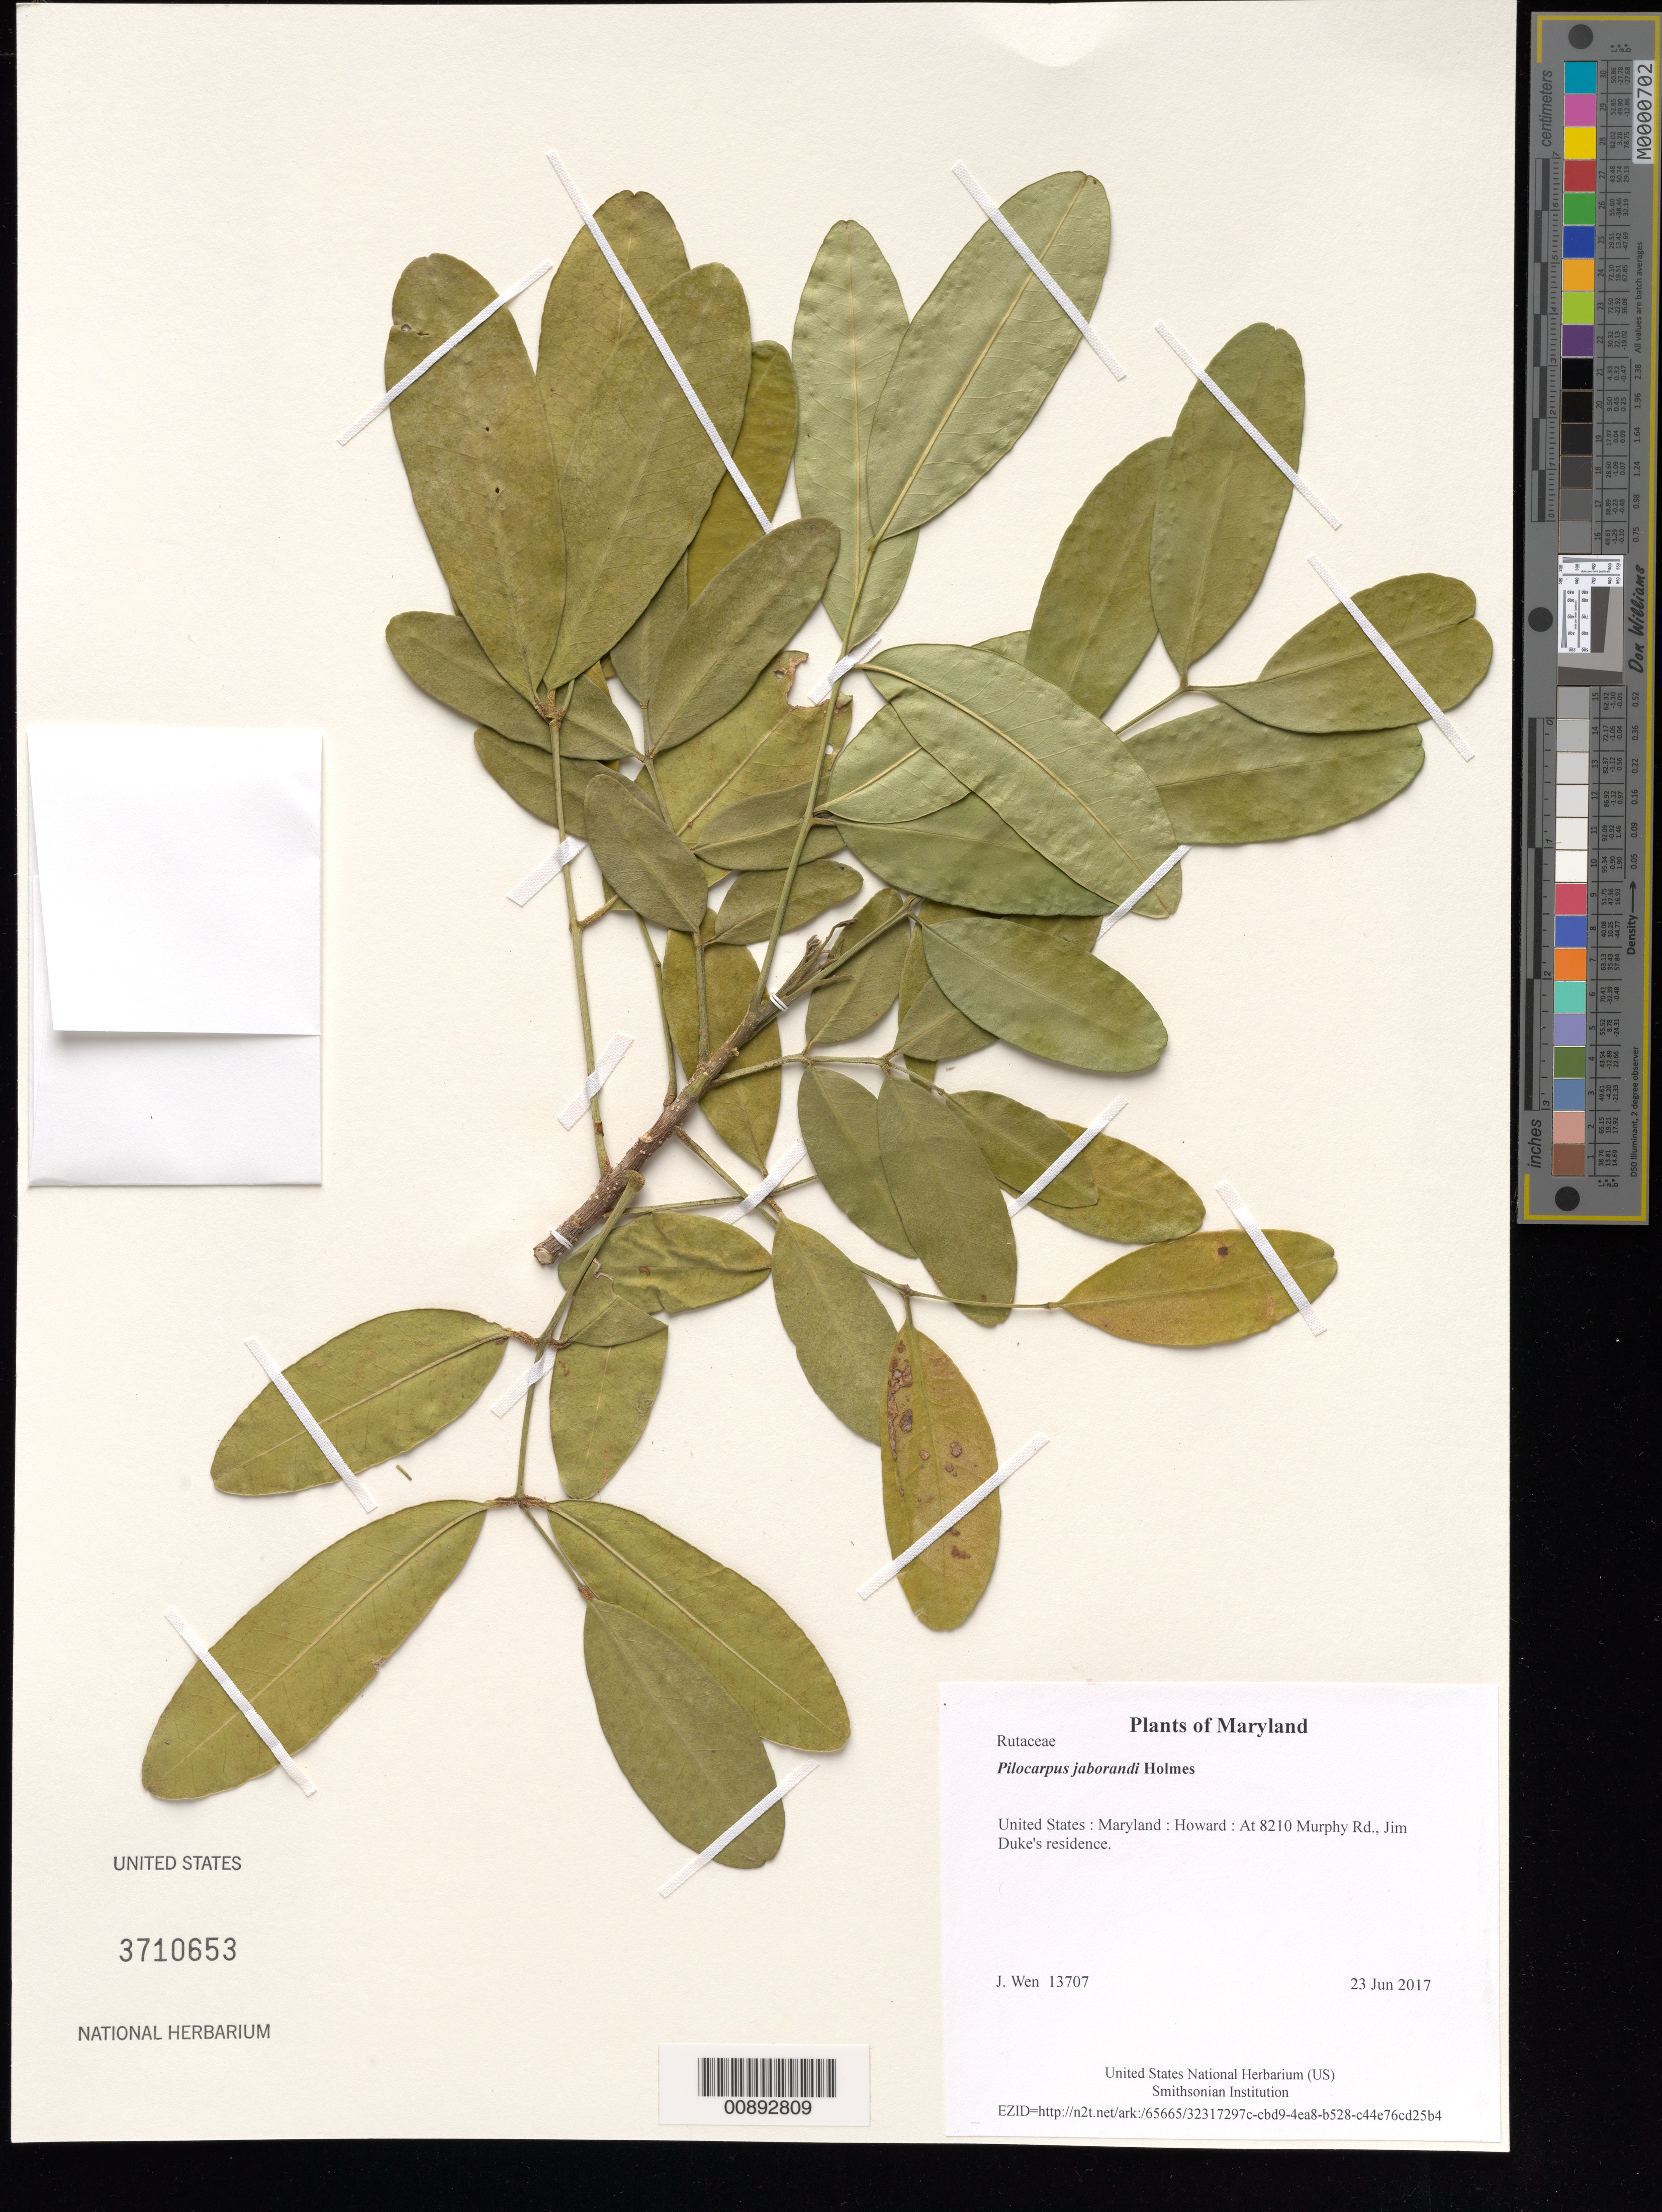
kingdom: Plantae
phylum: Tracheophyta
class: Magnoliopsida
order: Sapindales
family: Rutaceae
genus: Pilocarpus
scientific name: Pilocarpus jaborandi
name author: E.M. Holmes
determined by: Wen, Jun, (BOT), Smithsonian Institution - National Museum of Natural History (UNITED STATES)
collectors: J. Wen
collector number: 13707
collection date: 2017-06-23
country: United States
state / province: Maryland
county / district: Howard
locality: At 8210 Murphy Rd., Jim Duke's residence.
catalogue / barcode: US 3710653